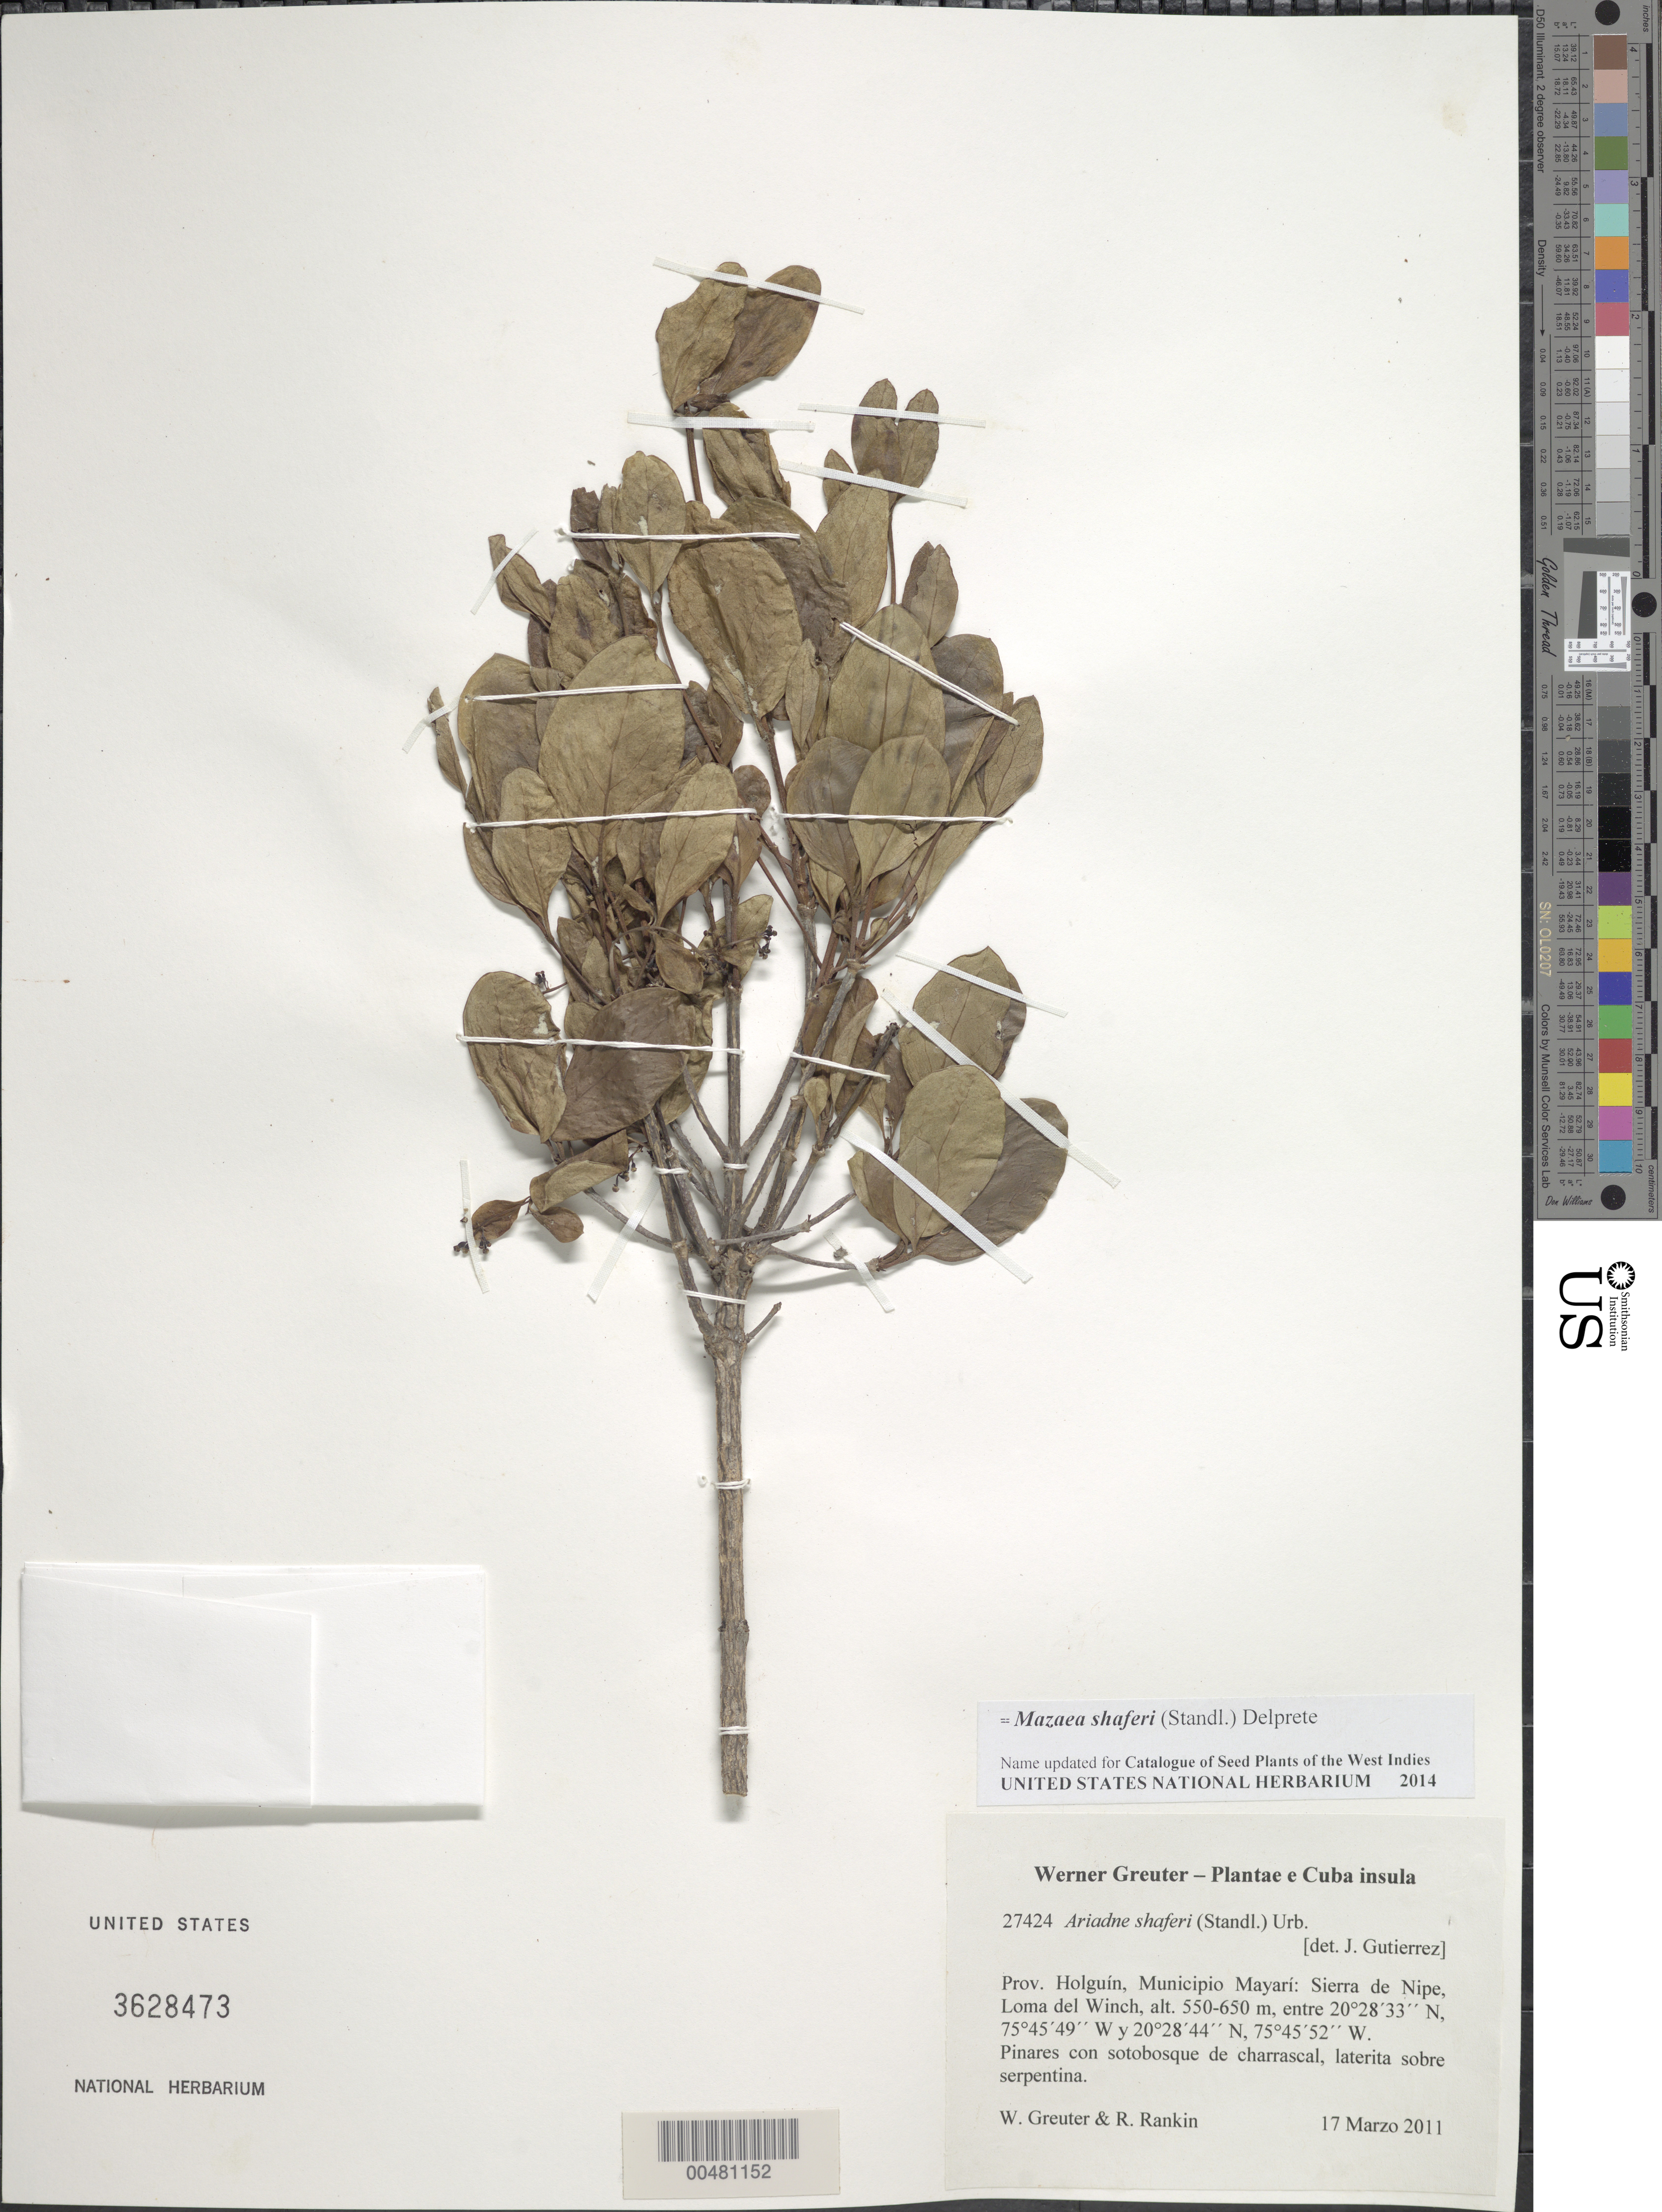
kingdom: Plantae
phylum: Tracheophyta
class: Magnoliopsida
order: Gentianales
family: Rubiaceae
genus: Mazaea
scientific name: Mazaea shaferi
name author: (Standl.) Delprete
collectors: W. R. Greuter & R. Rankin Rodriguez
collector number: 27424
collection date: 2011-03-17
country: Cuba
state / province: Holguin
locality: Mun. Mayarí, Sierra de Nipe, Loma del Winch.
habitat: Pinares con sotobosque de charrascal, laterita sobre serpentina.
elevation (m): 550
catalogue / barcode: US 3628473